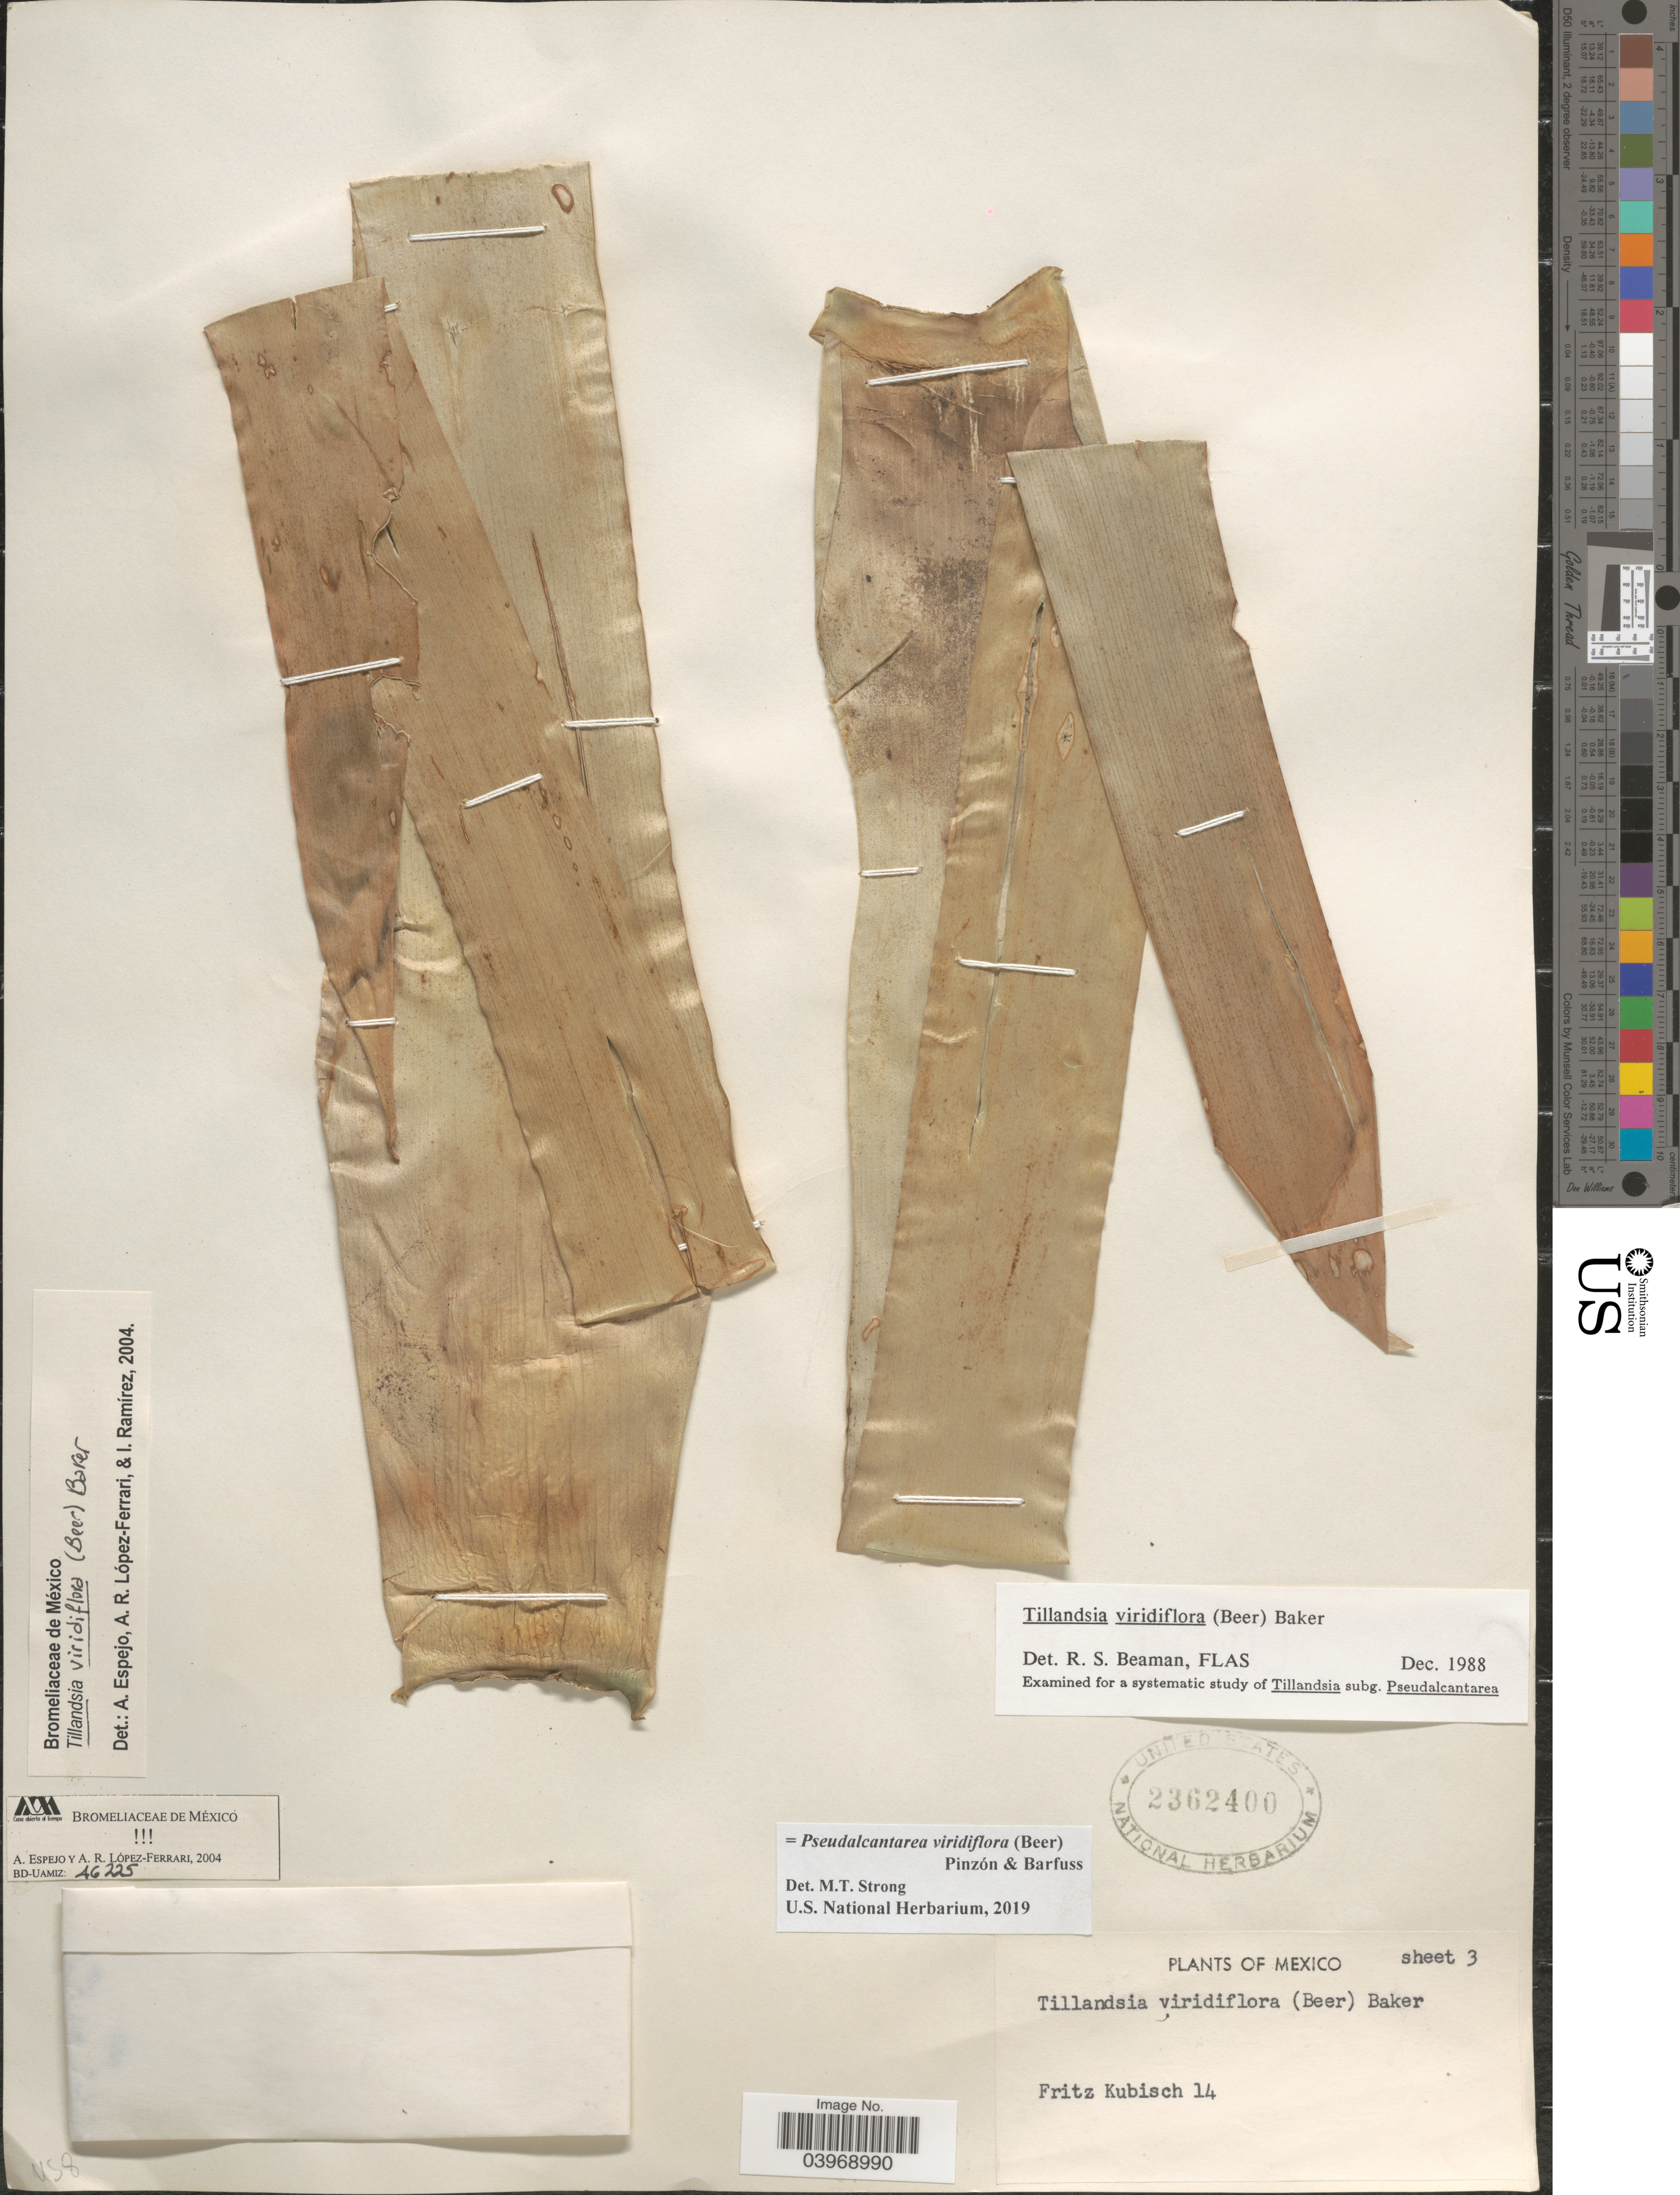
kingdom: Plantae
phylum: Tracheophyta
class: Liliopsida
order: Poales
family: Bromeliaceae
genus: Pseudalcantarea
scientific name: Pseudalcantarea viridiflora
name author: (Beer) Pinzón & Barfuss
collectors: F. Kubisch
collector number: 14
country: Mexico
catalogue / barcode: US 2362400